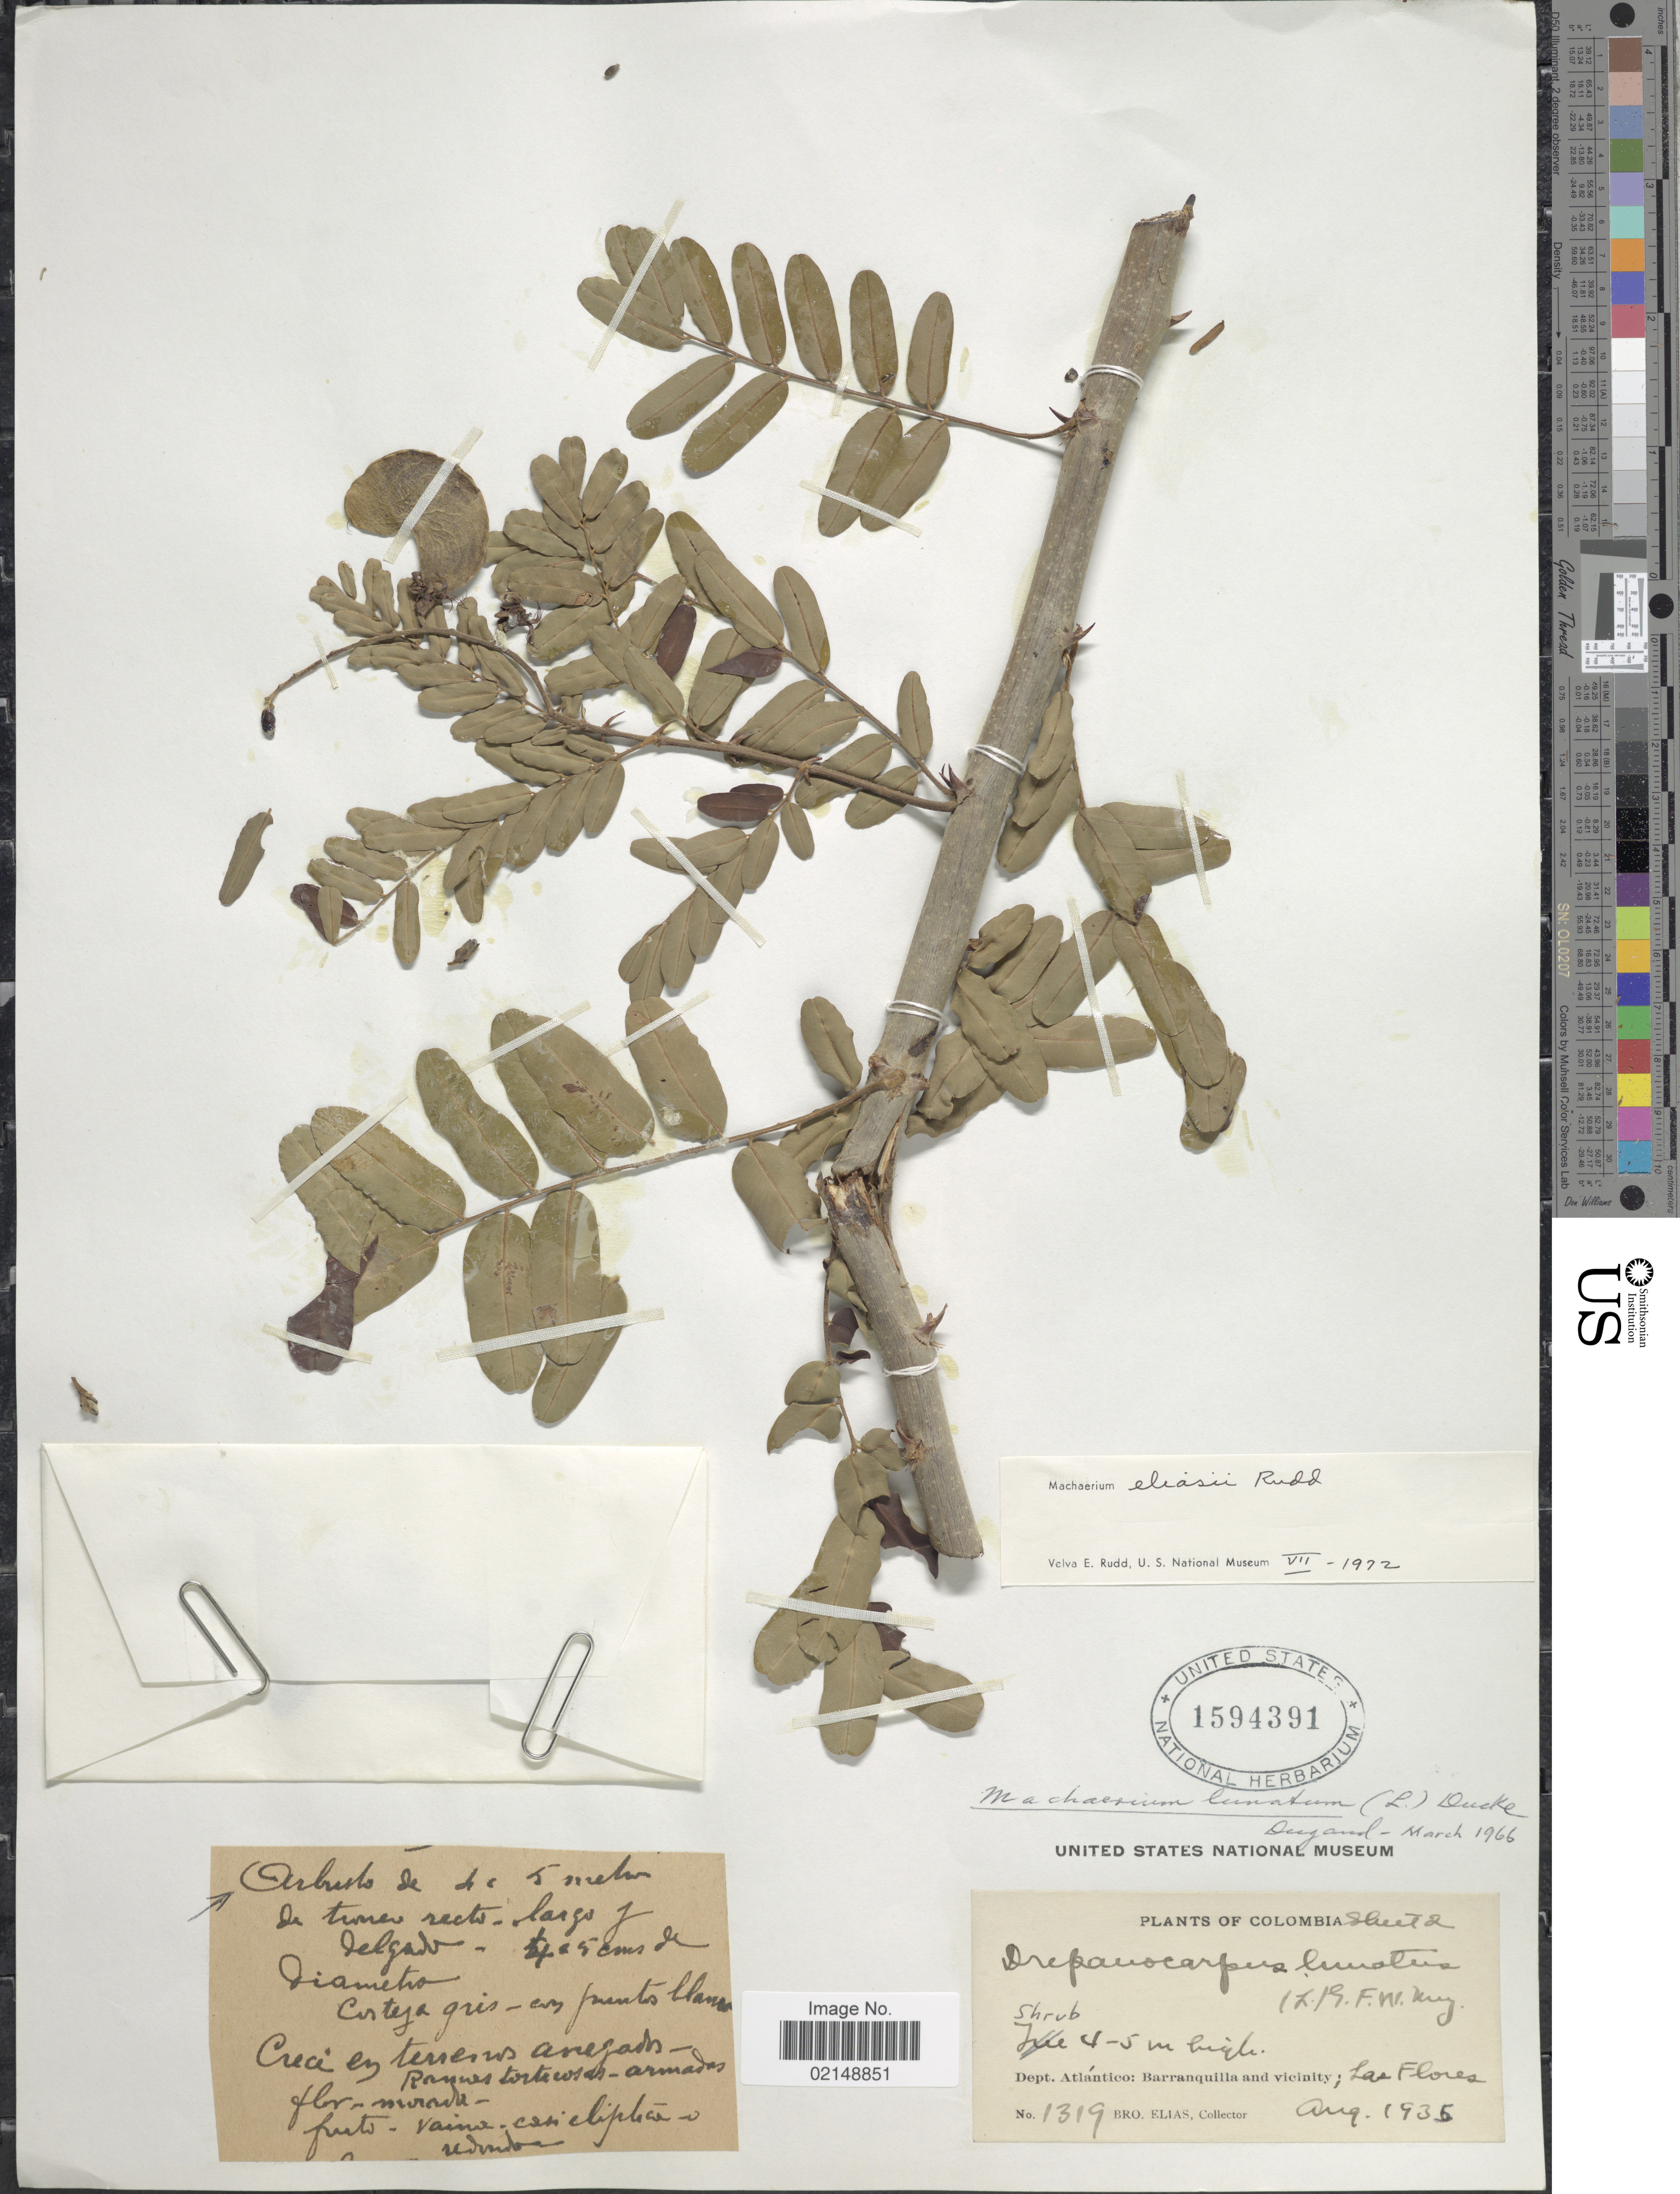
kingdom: Plantae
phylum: Tracheophyta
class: Magnoliopsida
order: Fabales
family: Fabaceae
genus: Machaerium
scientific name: Machaerium eliasii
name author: Rudd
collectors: Bro. Elias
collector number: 1319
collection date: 1935-08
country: Colombia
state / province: Atlántico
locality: Barranquilla and vicinity; Las Flores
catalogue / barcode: US 1594391